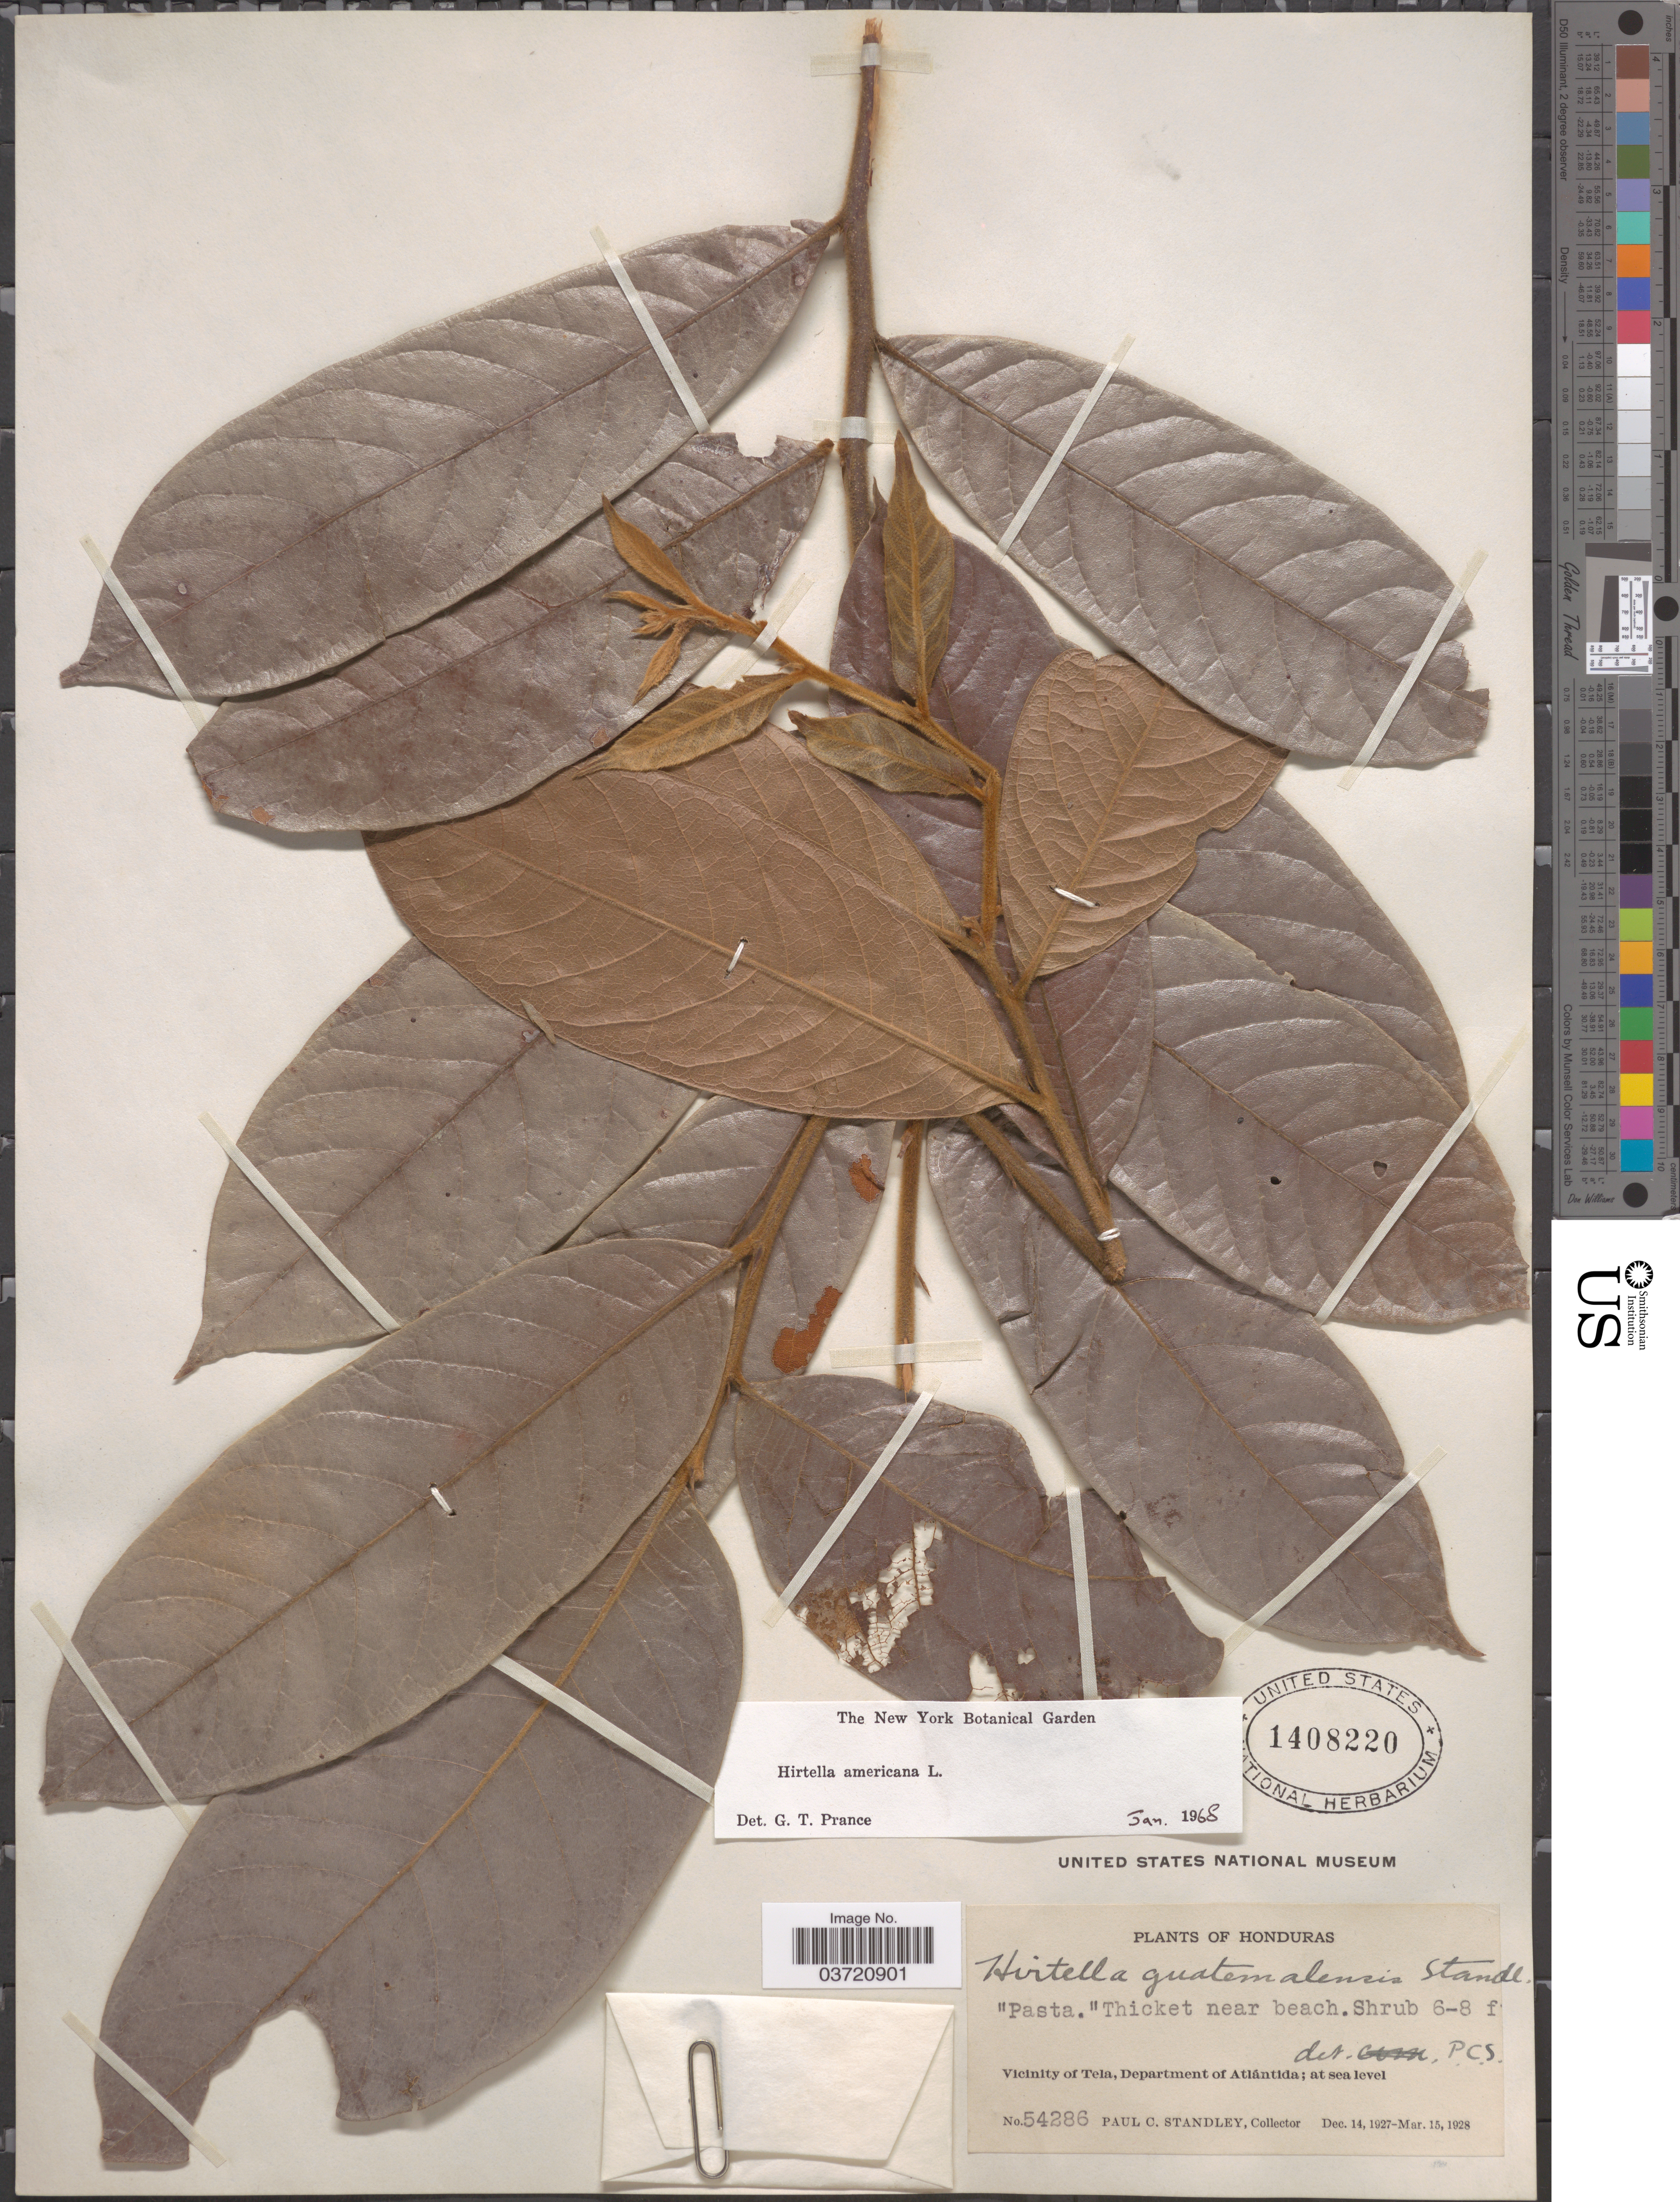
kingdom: Plantae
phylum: Tracheophyta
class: Magnoliopsida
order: Malpighiales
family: Chrysobalanaceae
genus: Hirtella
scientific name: Hirtella americana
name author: L.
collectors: P. C. Standley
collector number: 54286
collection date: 1927-12-14/1928-03-15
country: Honduras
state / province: Atlantida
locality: Vicinity of Tela, Department of Atlántida.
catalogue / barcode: US 1408220